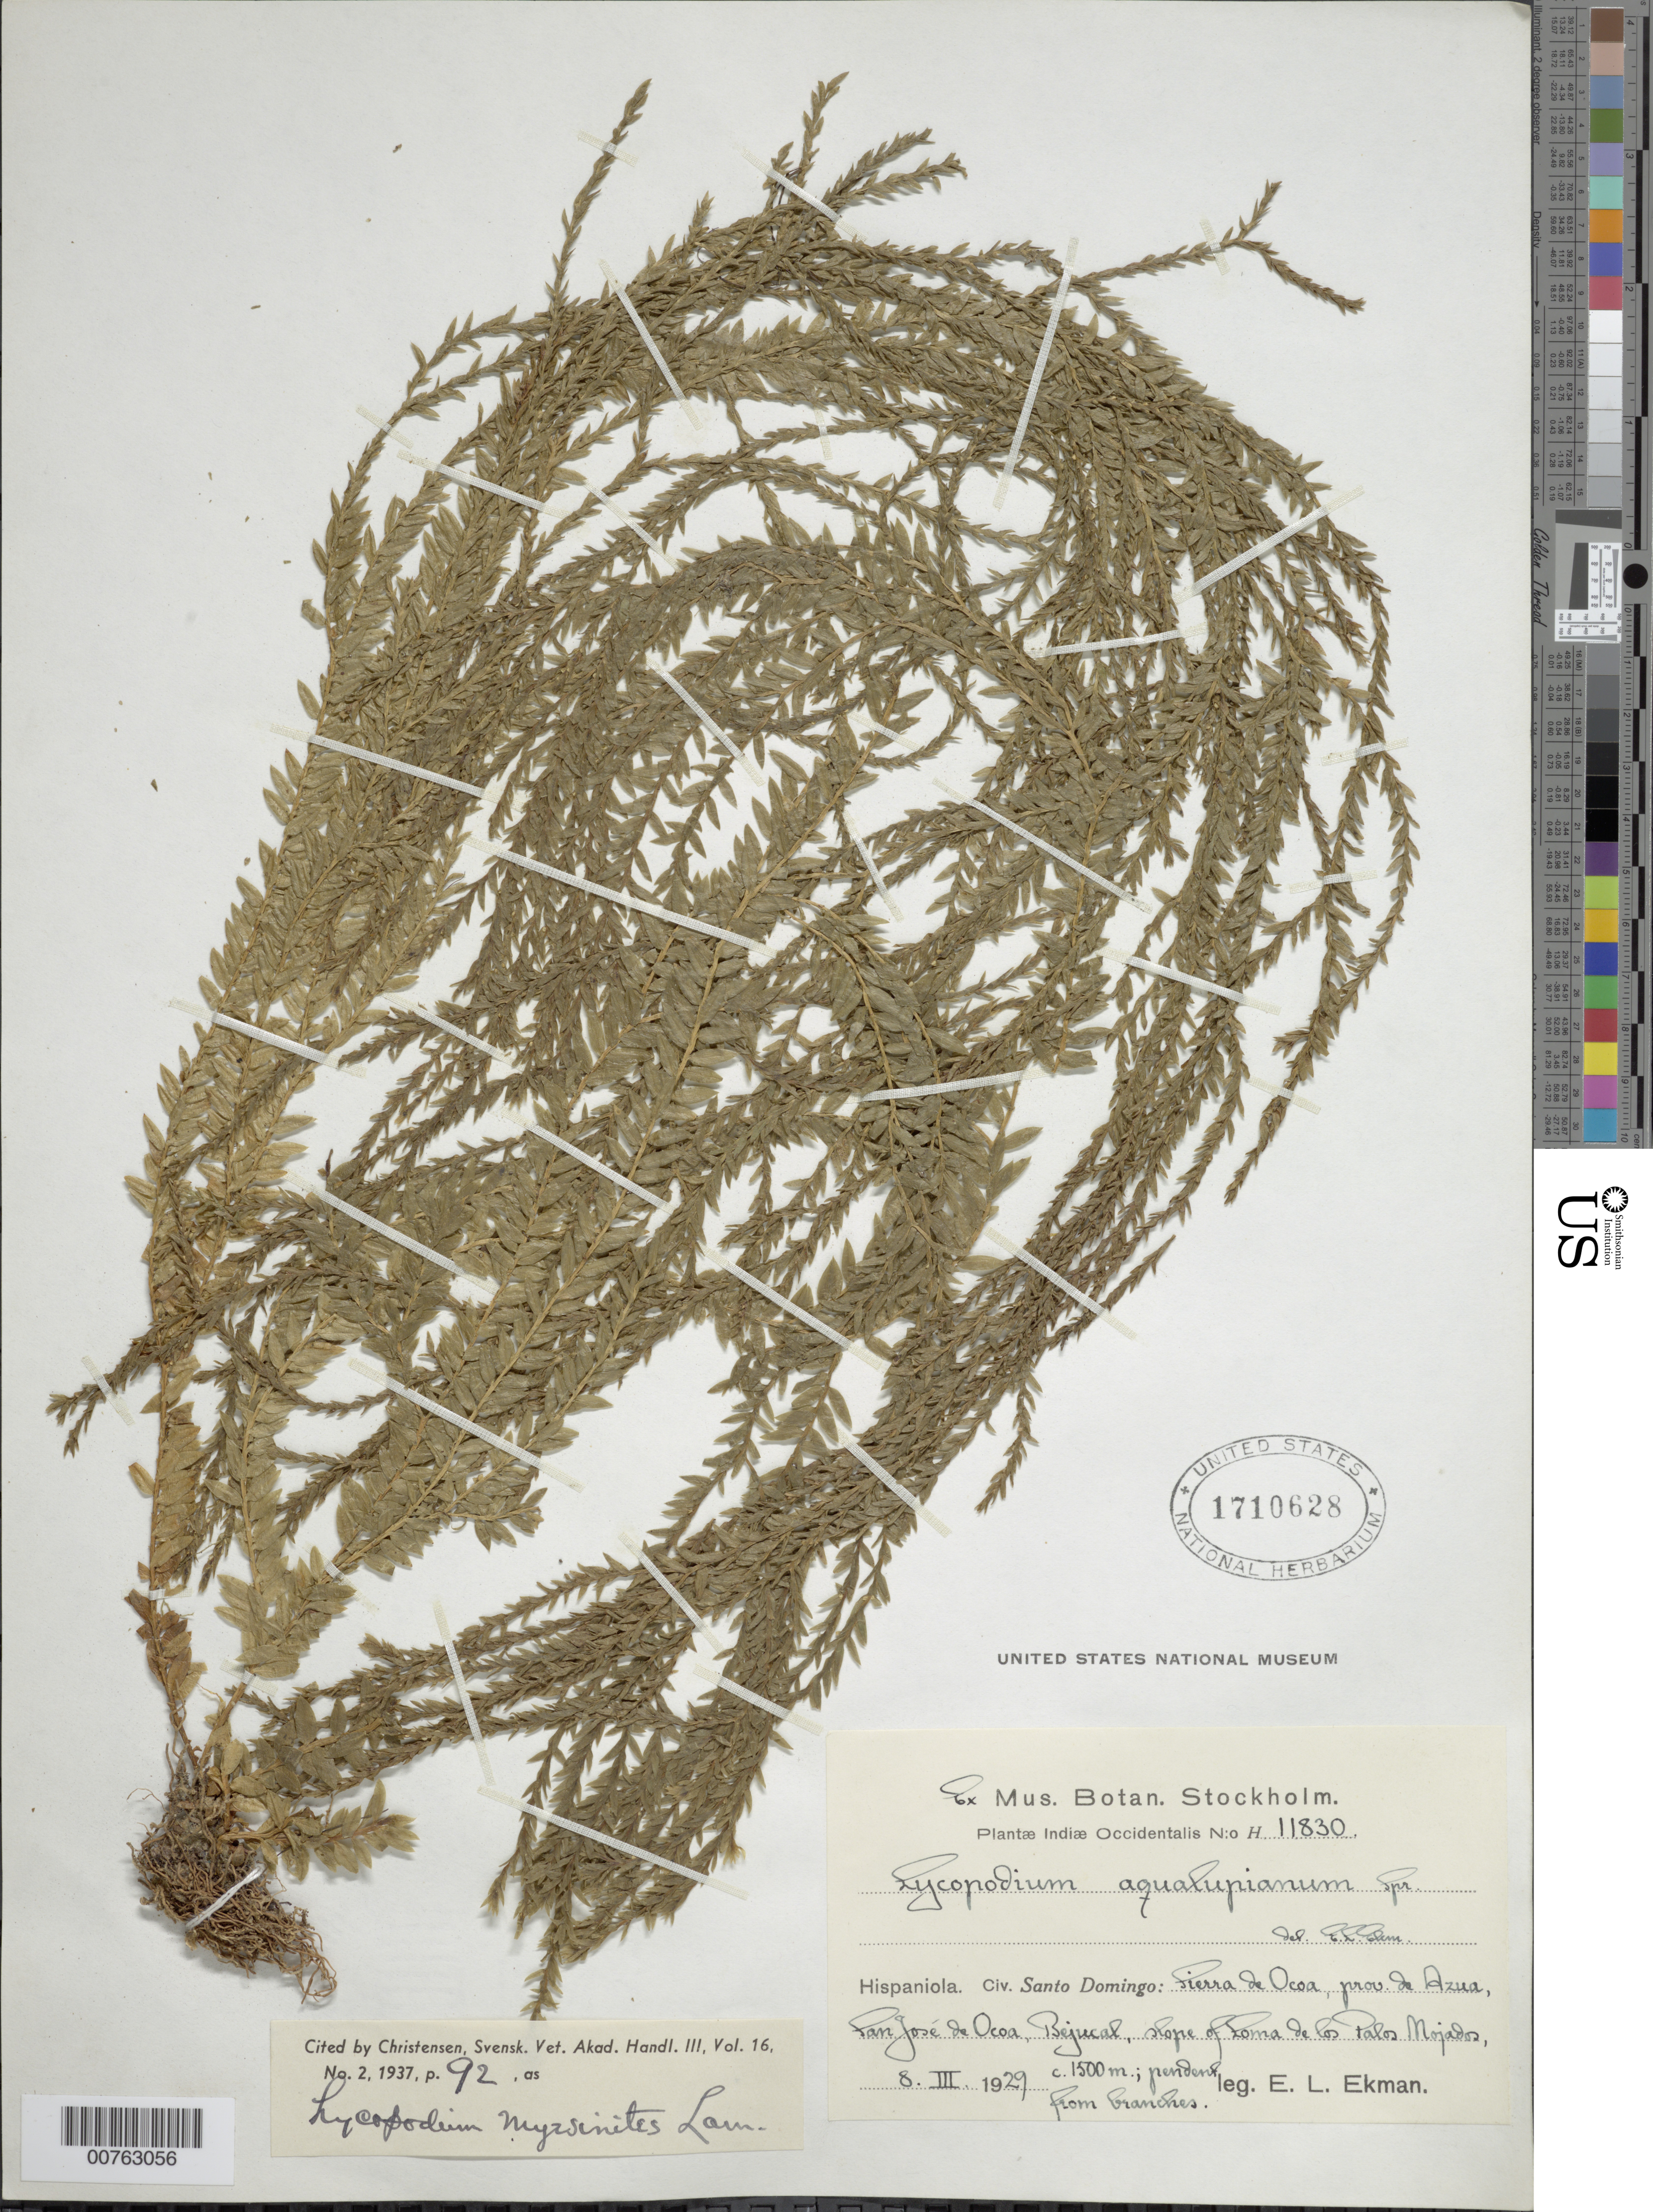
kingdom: Plantae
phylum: Tracheophyta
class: Lycopodiopsida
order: Lycopodiales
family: Lycopodiaceae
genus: Phlegmariurus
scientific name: Phlegmariurus myrsinites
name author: (Lam.) B. Øllg.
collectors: E. L. Ekman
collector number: H 11830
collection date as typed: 08 Mar 1929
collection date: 1929-03-08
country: Dominican Republic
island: Hispaniola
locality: Sierra de Ocoa, Provincia de Azua, San Jose de Ocoa, Bejucal, slope of Loma de los Palos Mojados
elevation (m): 1500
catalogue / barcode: US 1710628